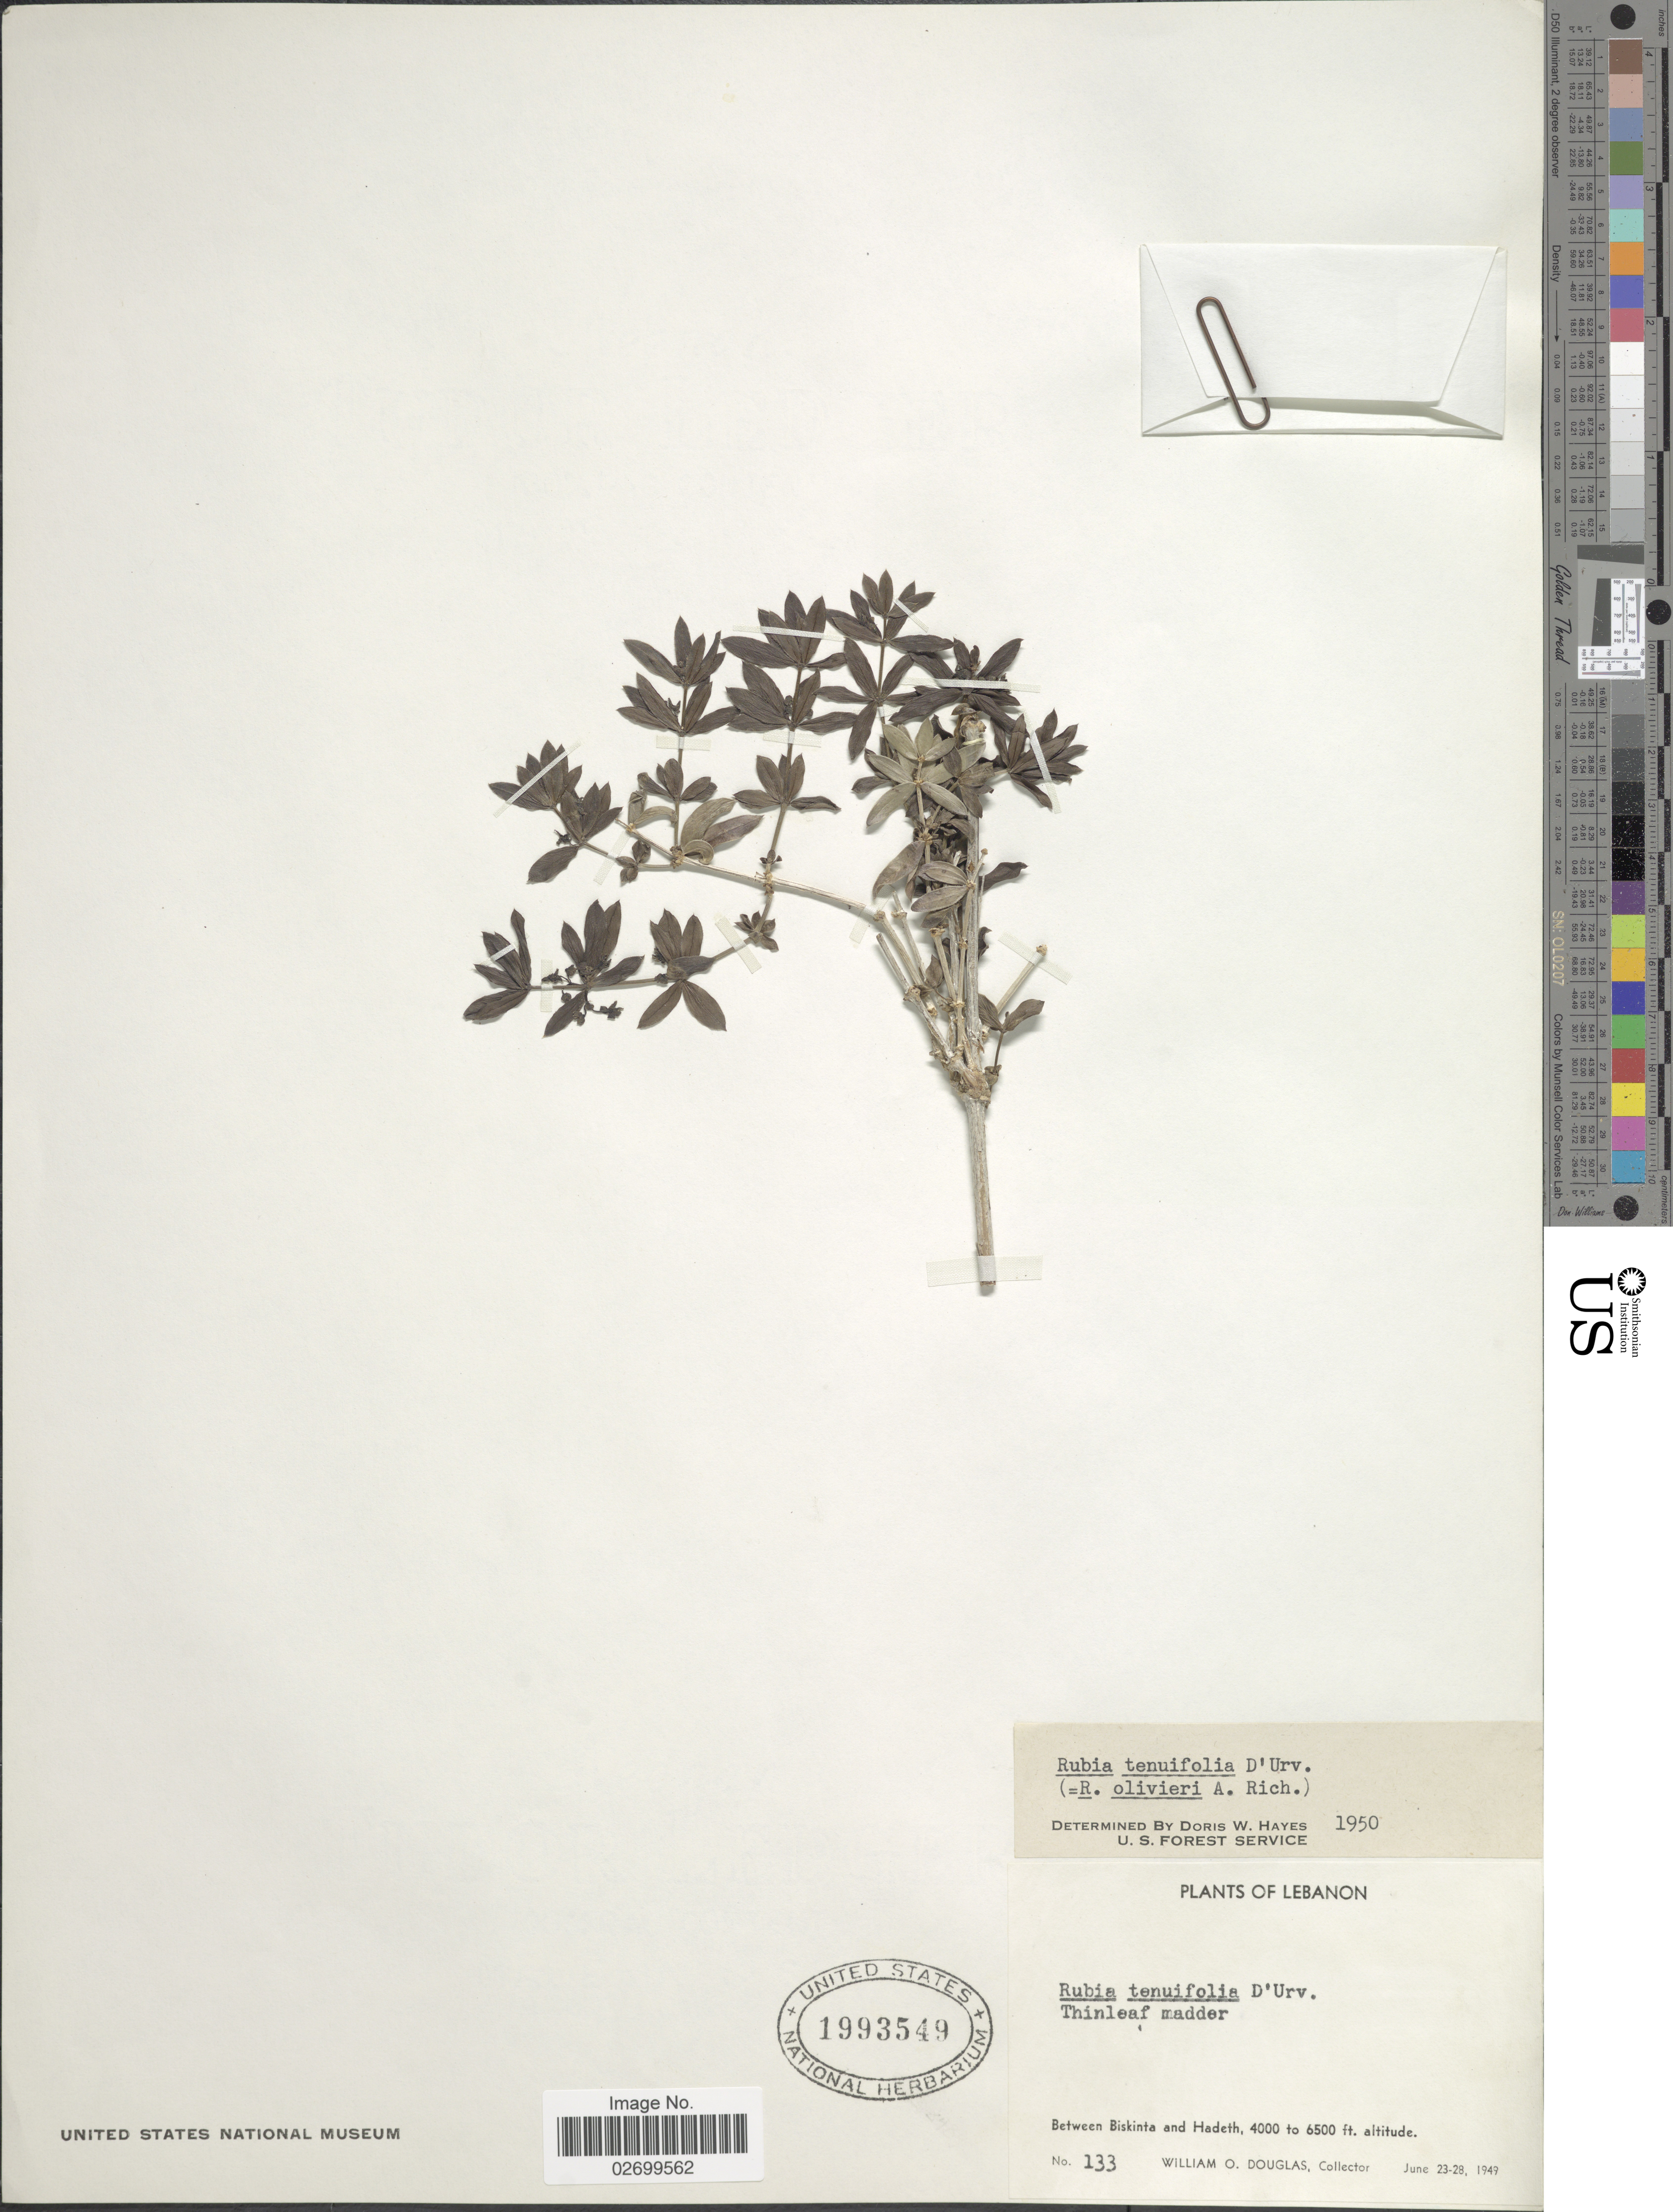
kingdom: Plantae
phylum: Tracheophyta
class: Magnoliopsida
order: Gentianales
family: Rubiaceae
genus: Rubia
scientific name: Rubia tenuifolia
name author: d'Urv.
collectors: W. Douglas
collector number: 133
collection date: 1949-06-23/1949-06-28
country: Lebanon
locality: Between Biskinta and Hadeth.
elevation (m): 1219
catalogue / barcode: US 1993549